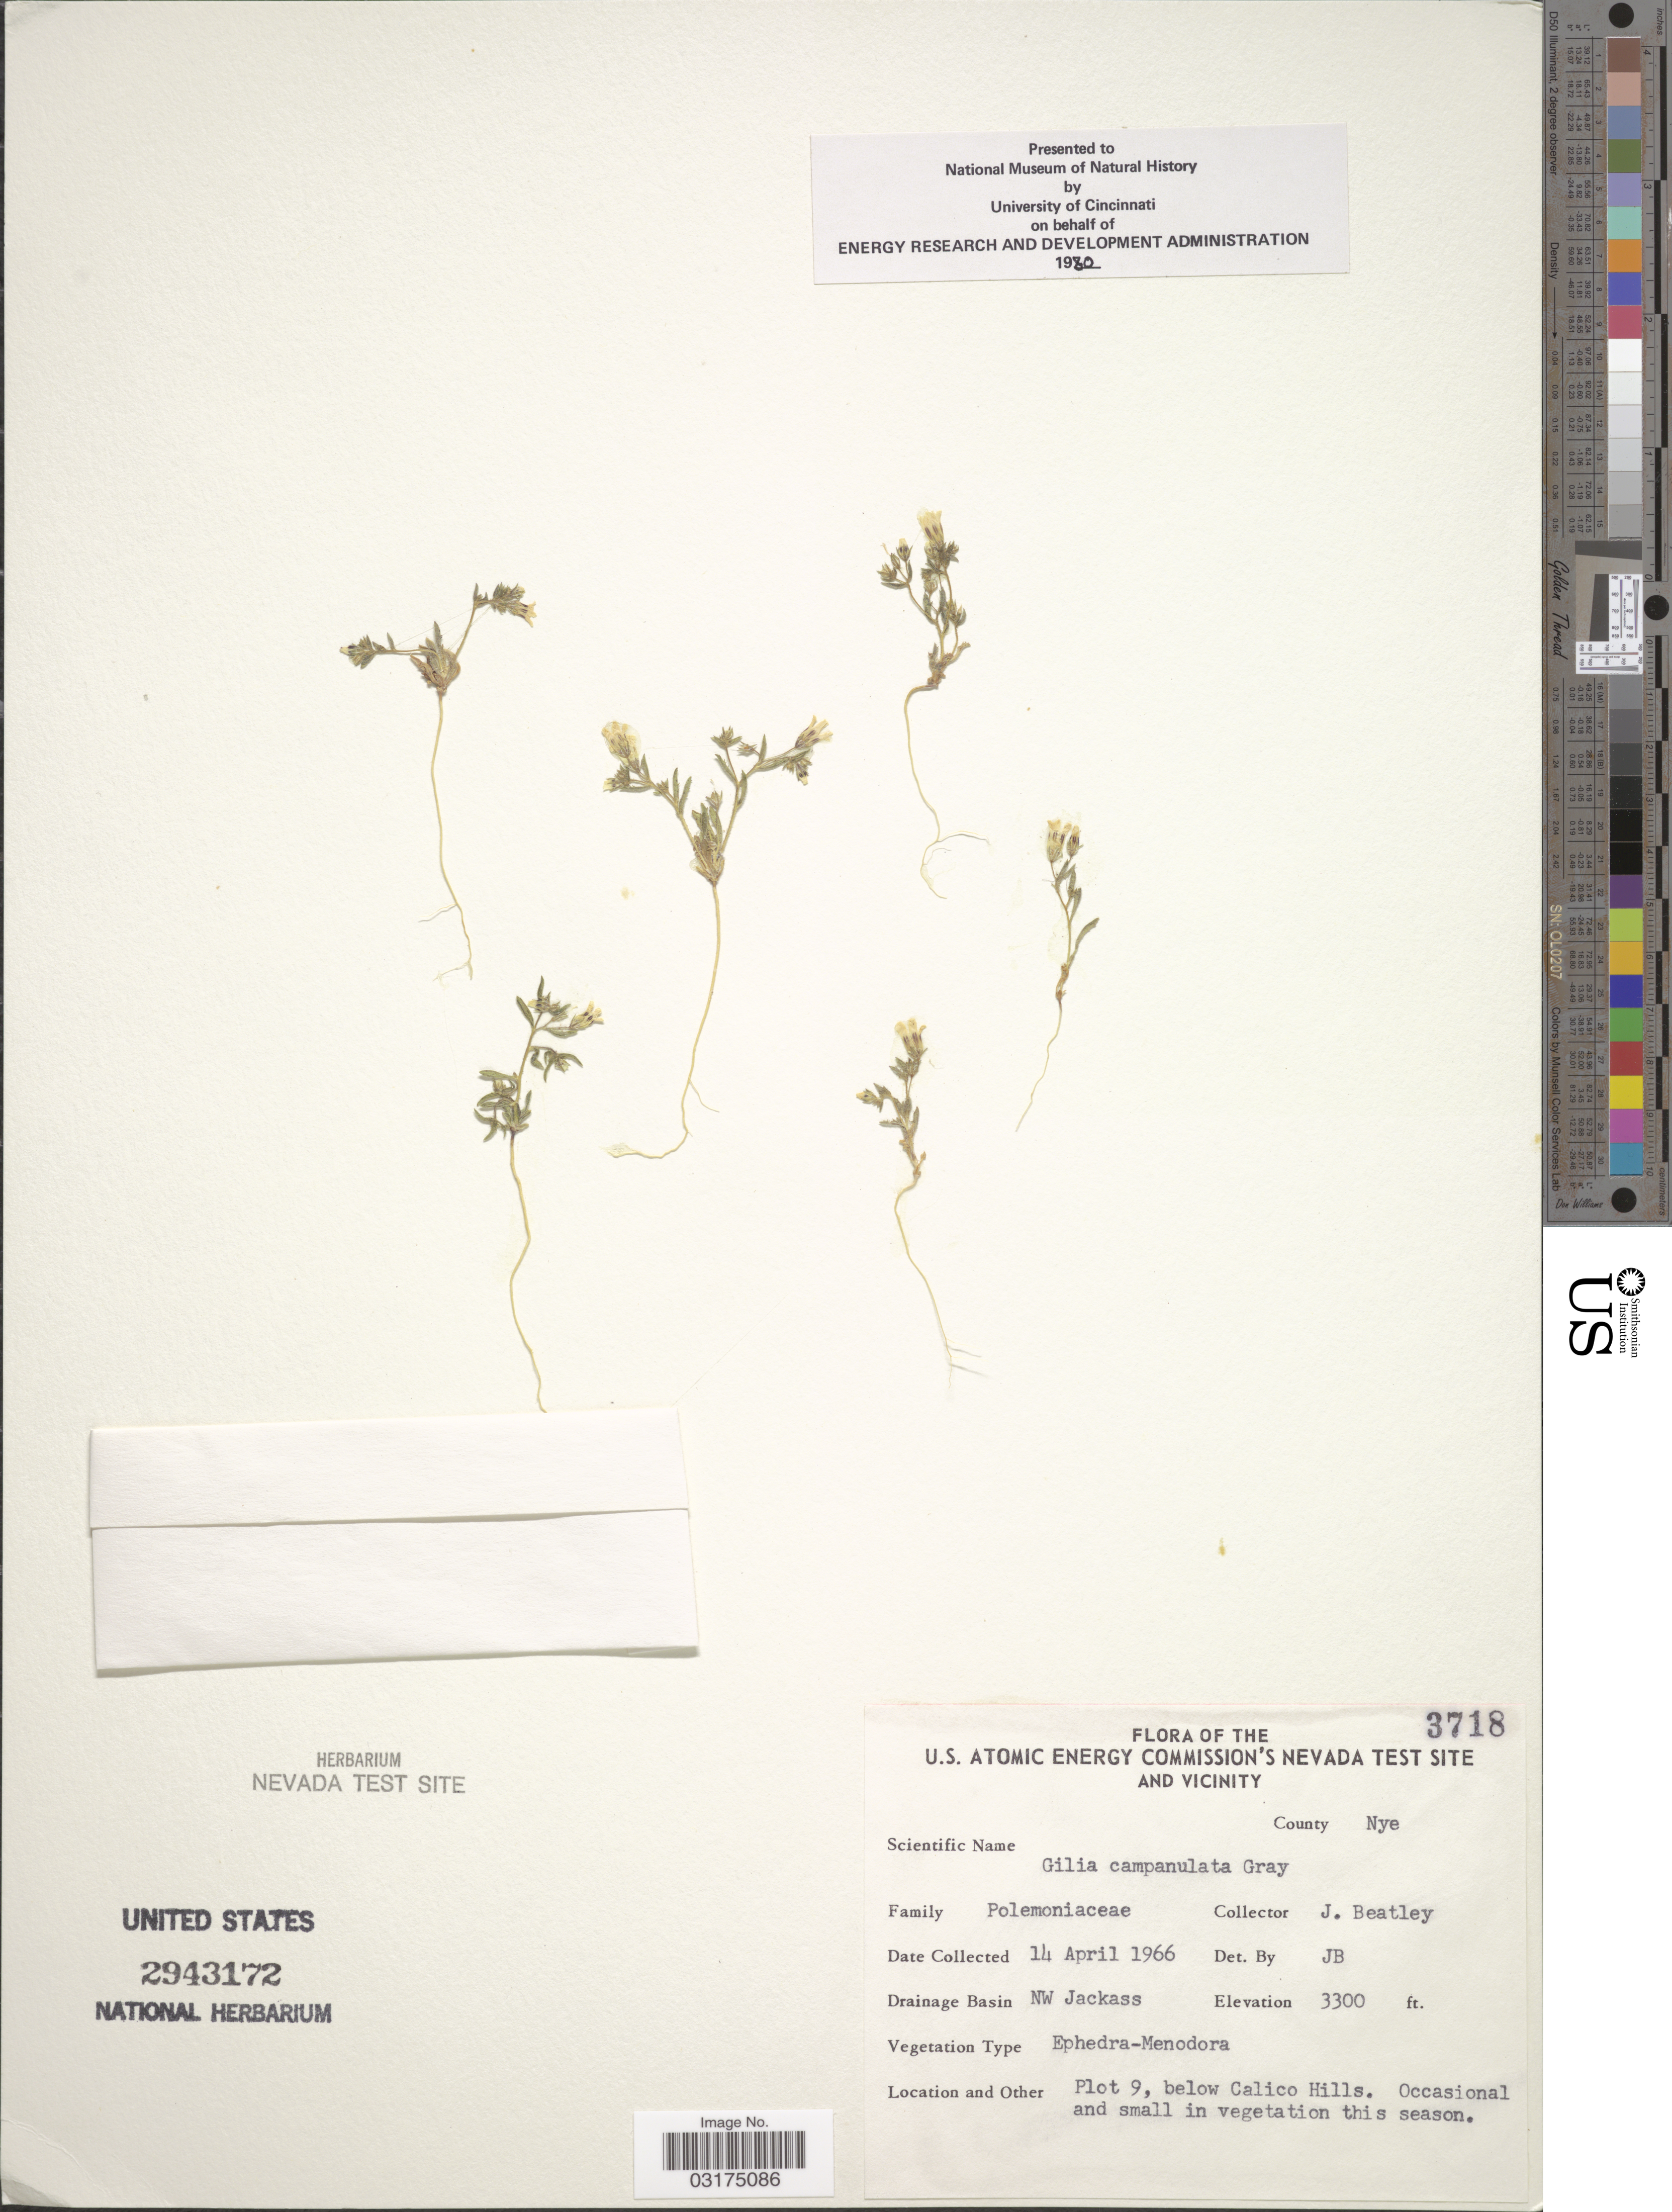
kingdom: Plantae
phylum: Tracheophyta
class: Magnoliopsida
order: Ericales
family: Polemoniaceae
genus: Linanthus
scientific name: Linanthus campanulatus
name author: (A. Gray) J.M. Porter & L.A. Johnson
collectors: J. C. Beatley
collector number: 3718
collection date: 1966-04-14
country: United States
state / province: Nevada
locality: U.S. Atomic Energy Commission's Nevada Test Site and Vicinity, County Nye, Drainage Basin NW Jackass, Plot 9, below Calico Hills.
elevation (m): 1006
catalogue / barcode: US 2943172